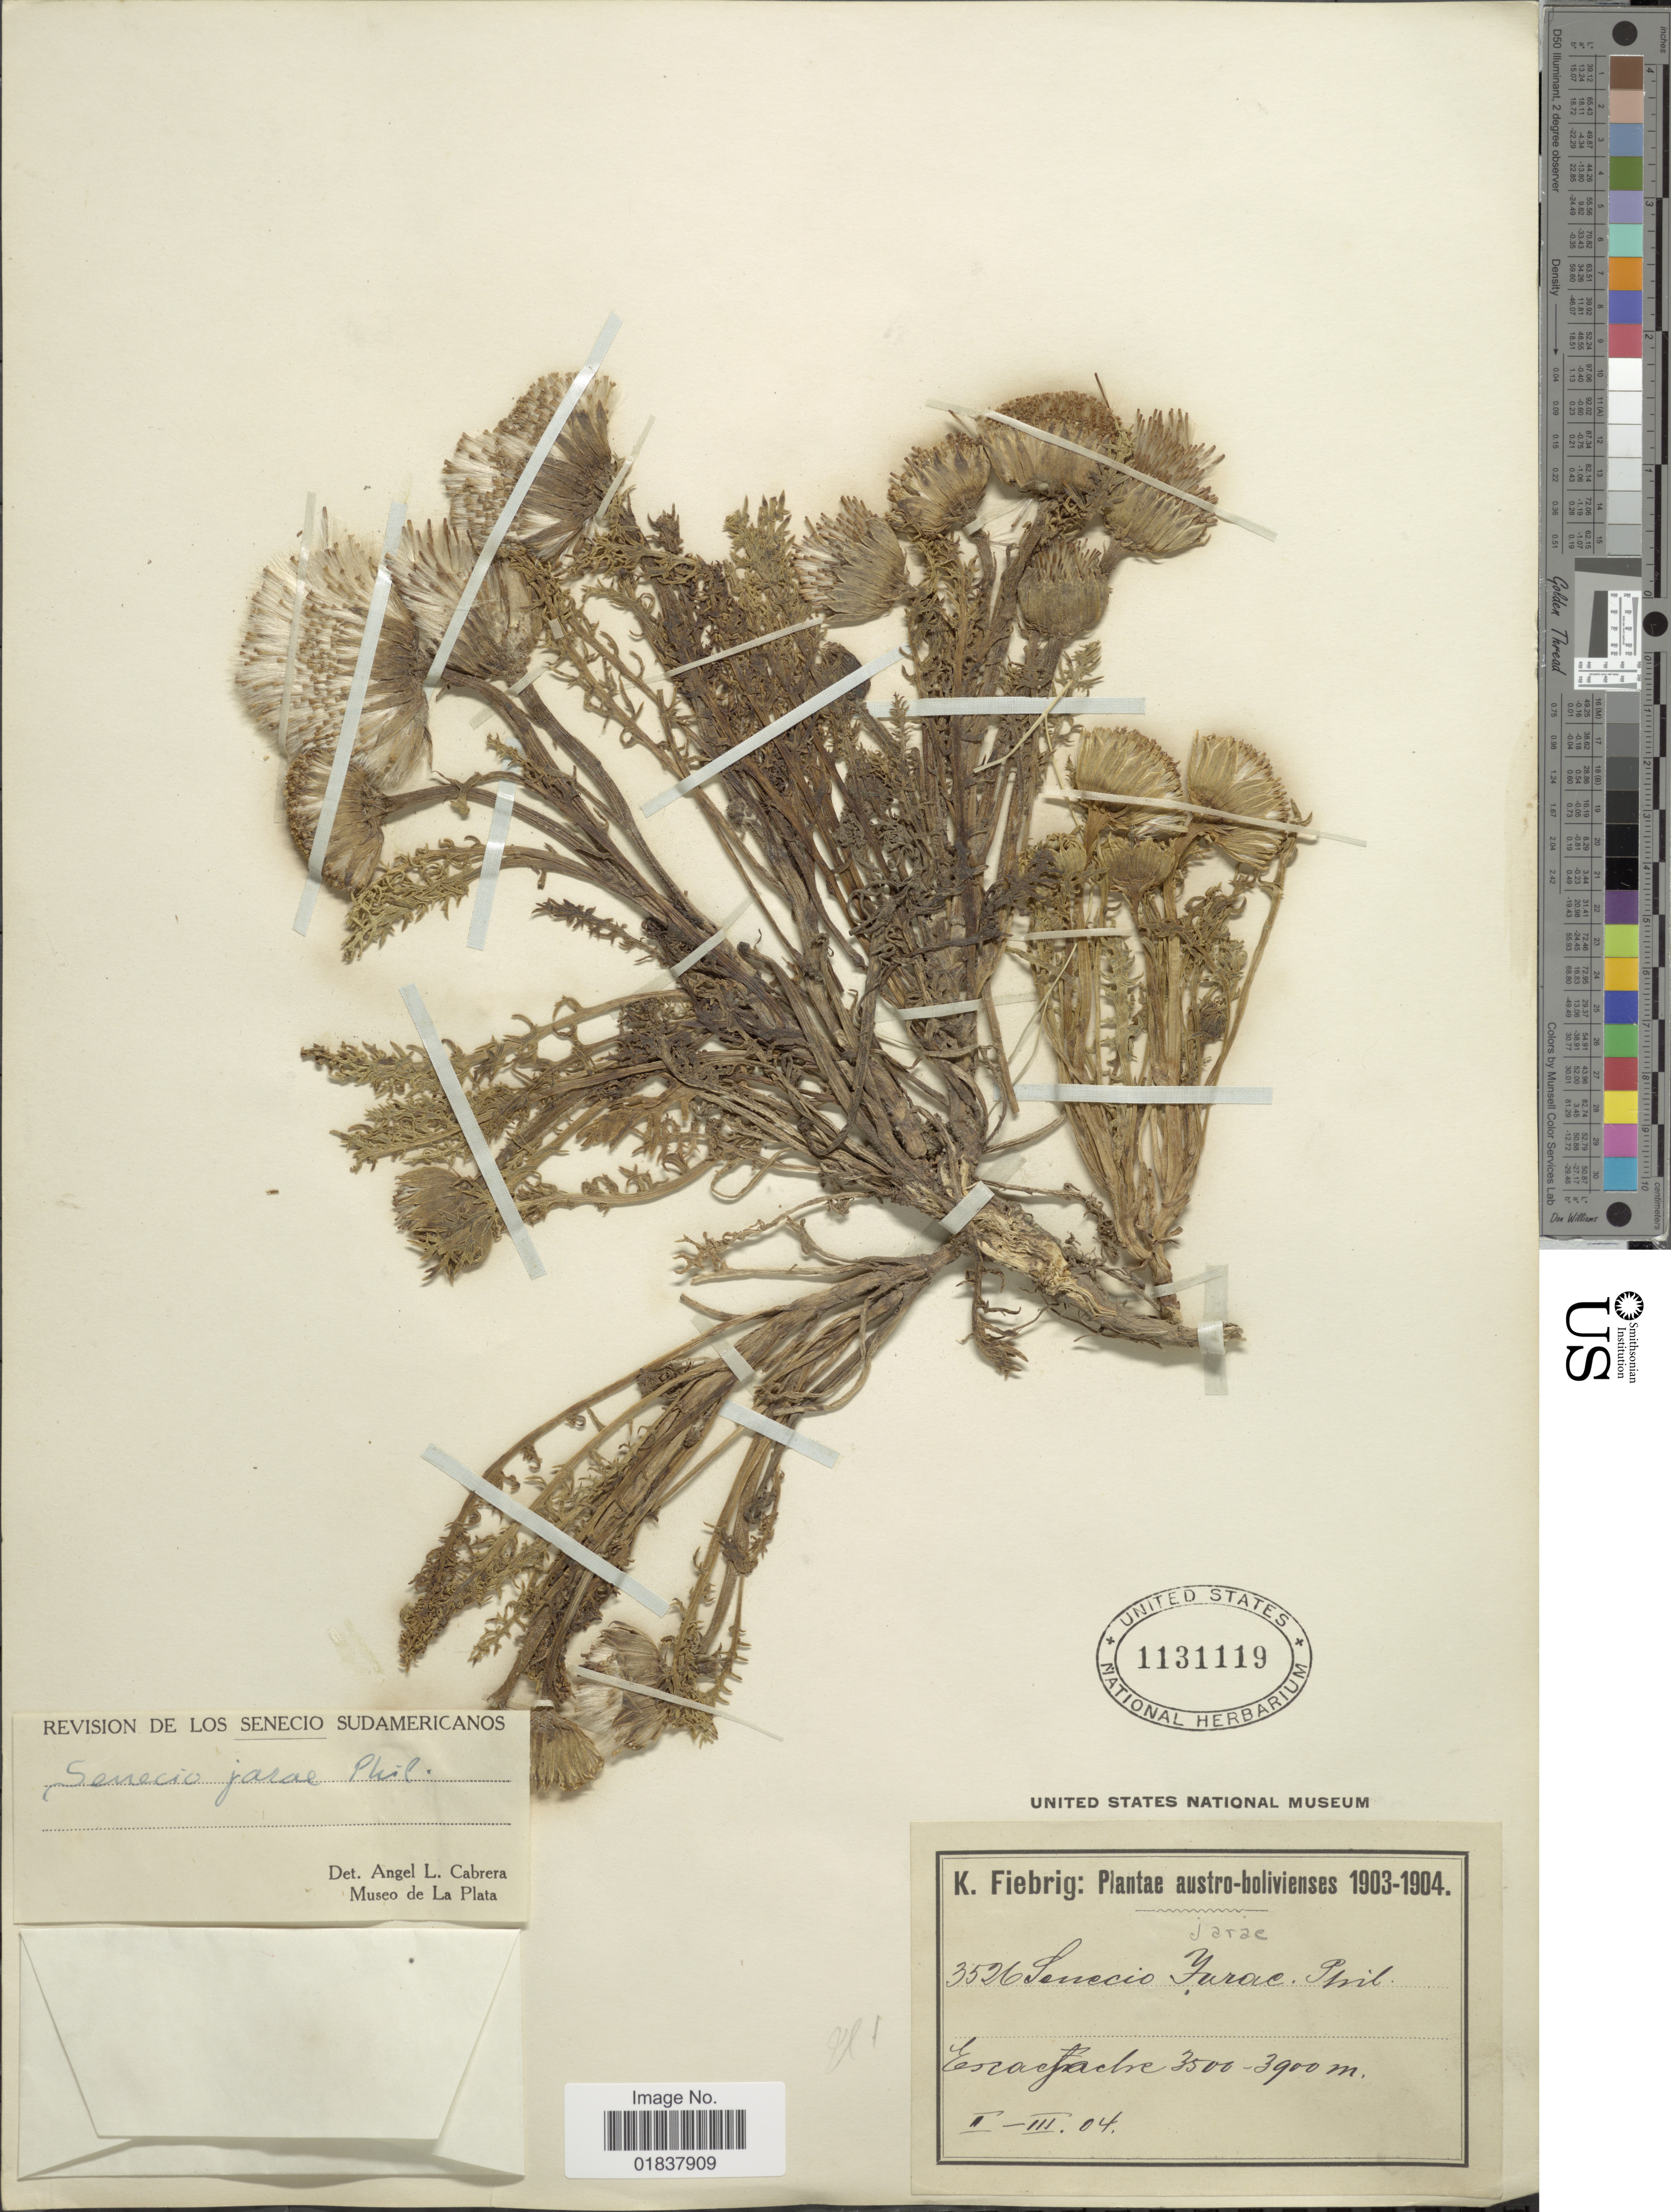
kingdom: Plantae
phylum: Tracheophyta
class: Magnoliopsida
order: Asterales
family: Asteraceae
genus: Senecio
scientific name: Senecio jarae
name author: Phil.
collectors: K. Fiebrig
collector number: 3526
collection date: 1904-02/1904-03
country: Bolivia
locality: Escayache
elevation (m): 3500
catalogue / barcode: US 1131119